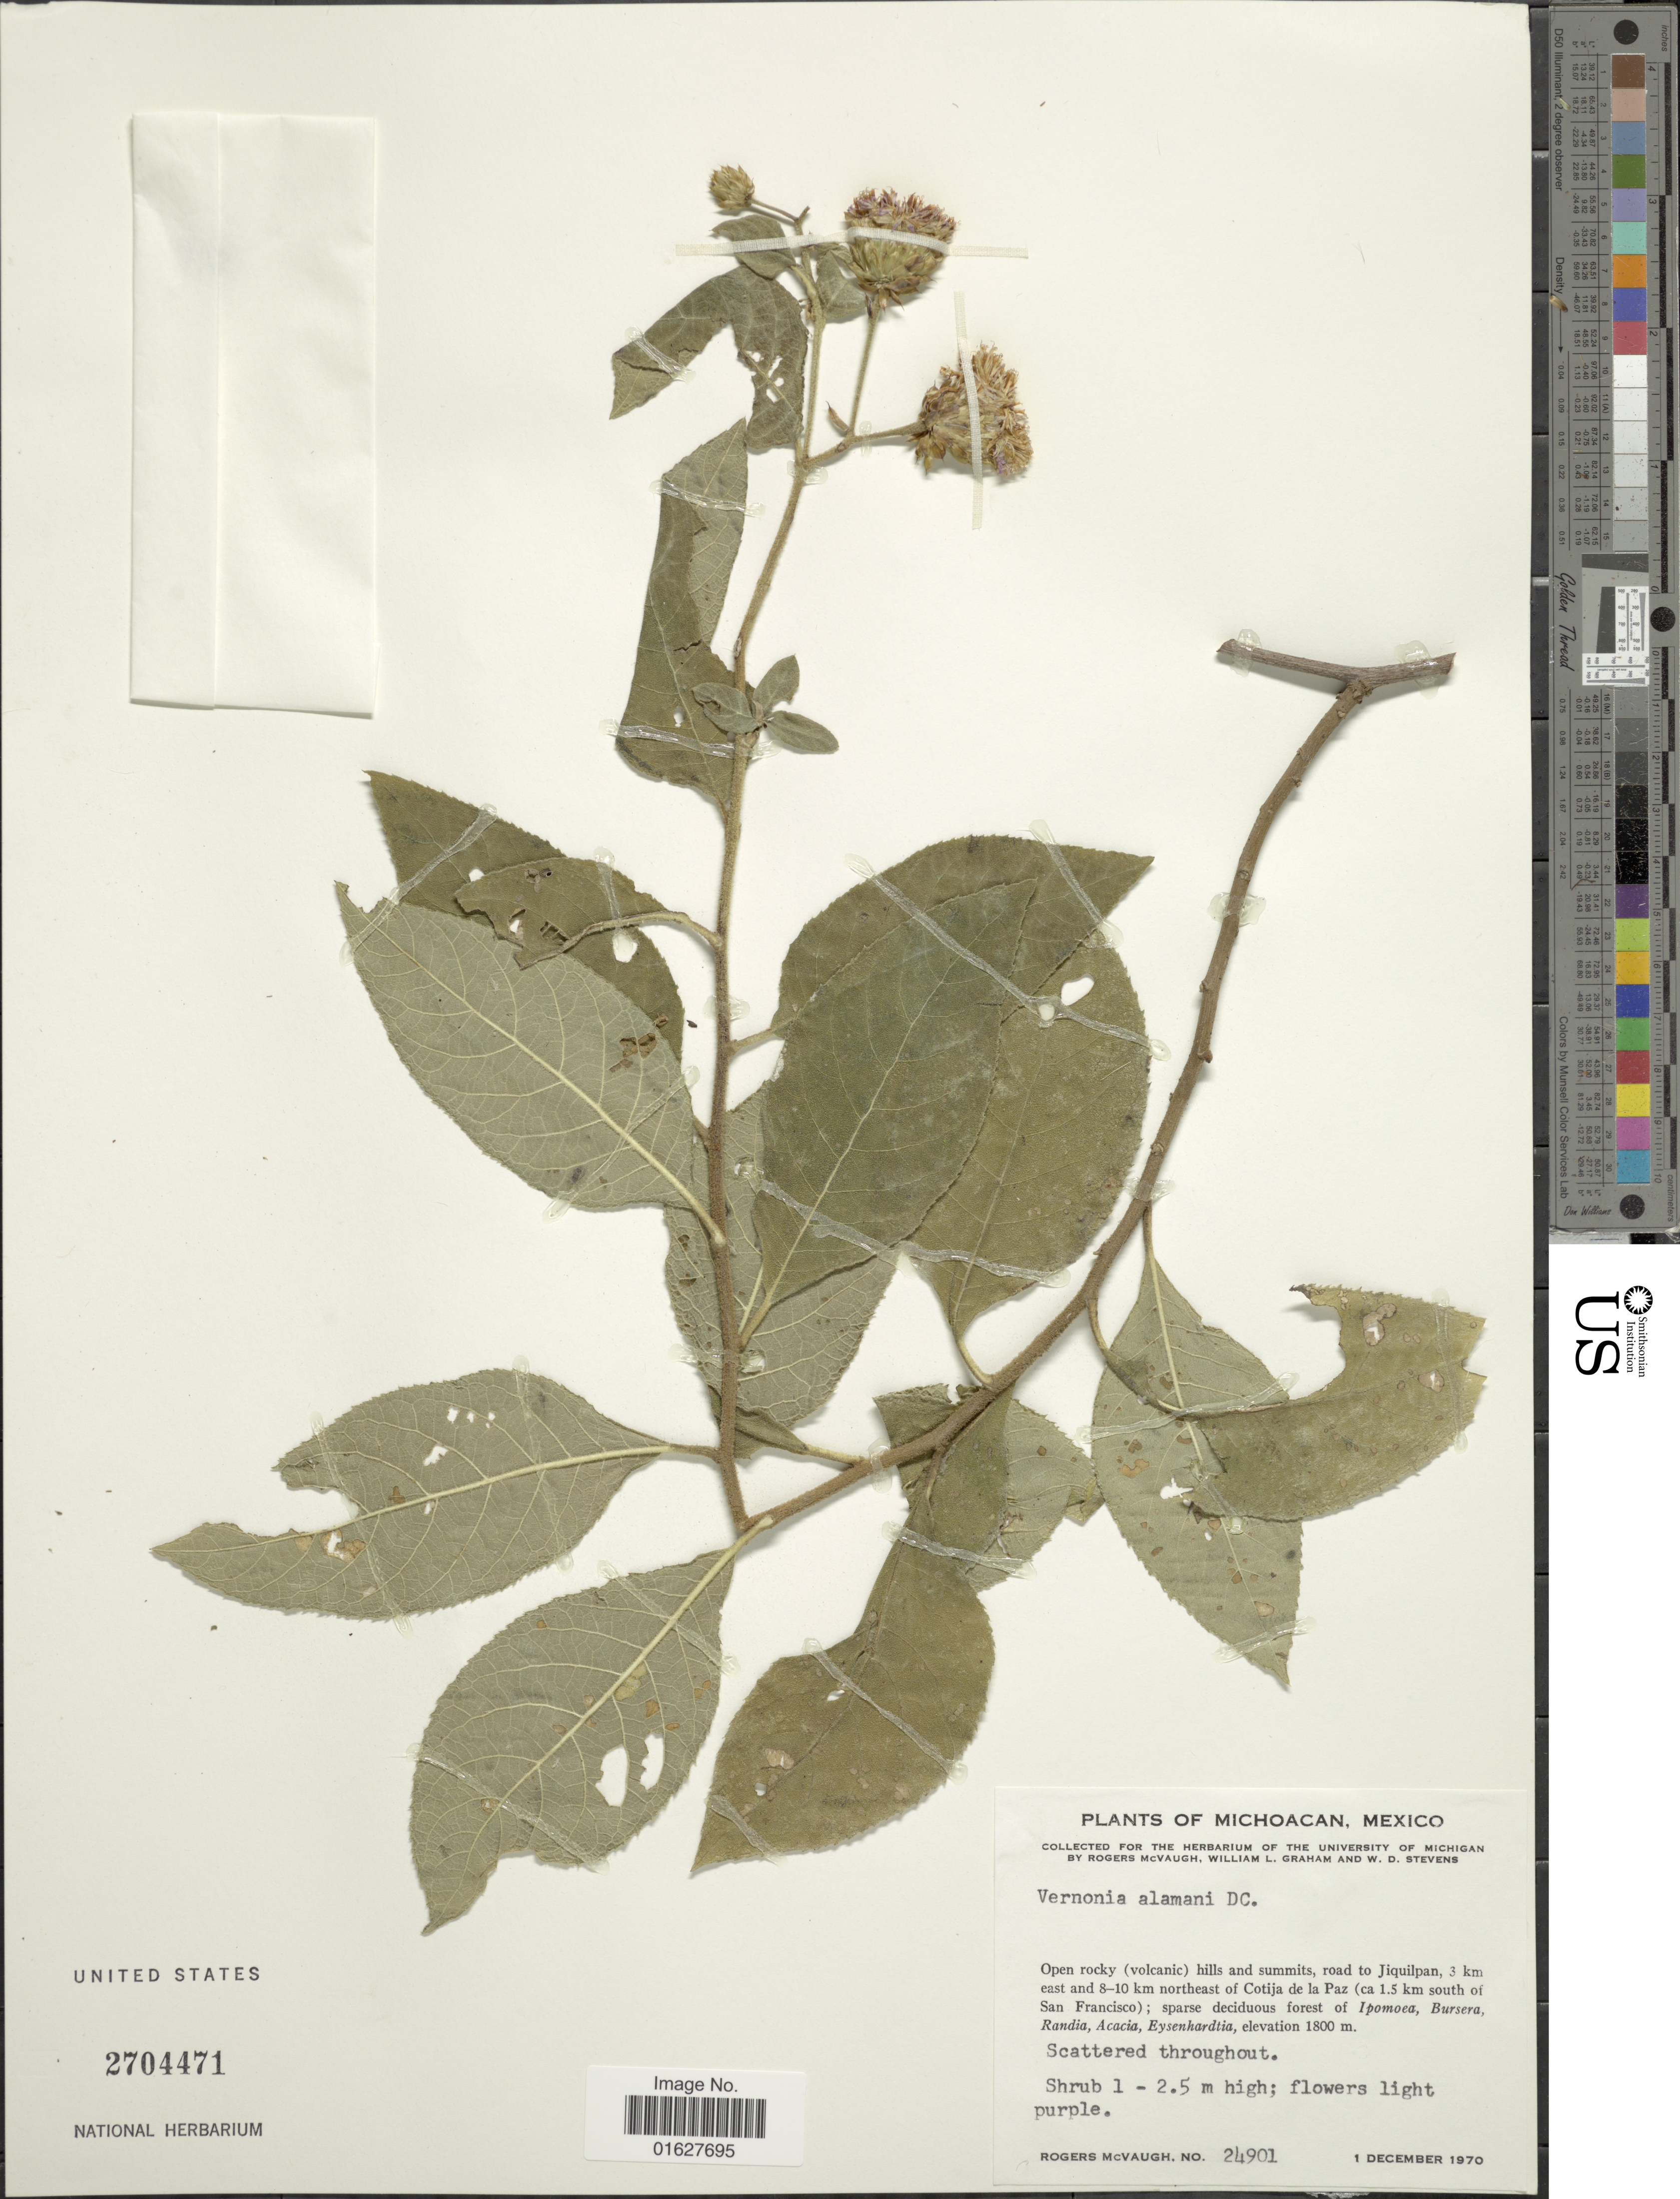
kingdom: Plantae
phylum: Tracheophyta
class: Magnoliopsida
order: Asterales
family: Asteraceae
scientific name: Vickianthus alamanii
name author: (DC.) H. Rob.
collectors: R. McVaugh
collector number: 24901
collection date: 1970-12-01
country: Mexico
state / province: Michoacán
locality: Michoacán, Mexico. Open rocky hills (volcanic) hills and summits, road to Jiquilpan, 3 km east and 8-10 km northeast of Coitja de la Paz (ca 1.5 km south of San Francisco; sparse deciduous forest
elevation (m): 1800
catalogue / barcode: US 2704471